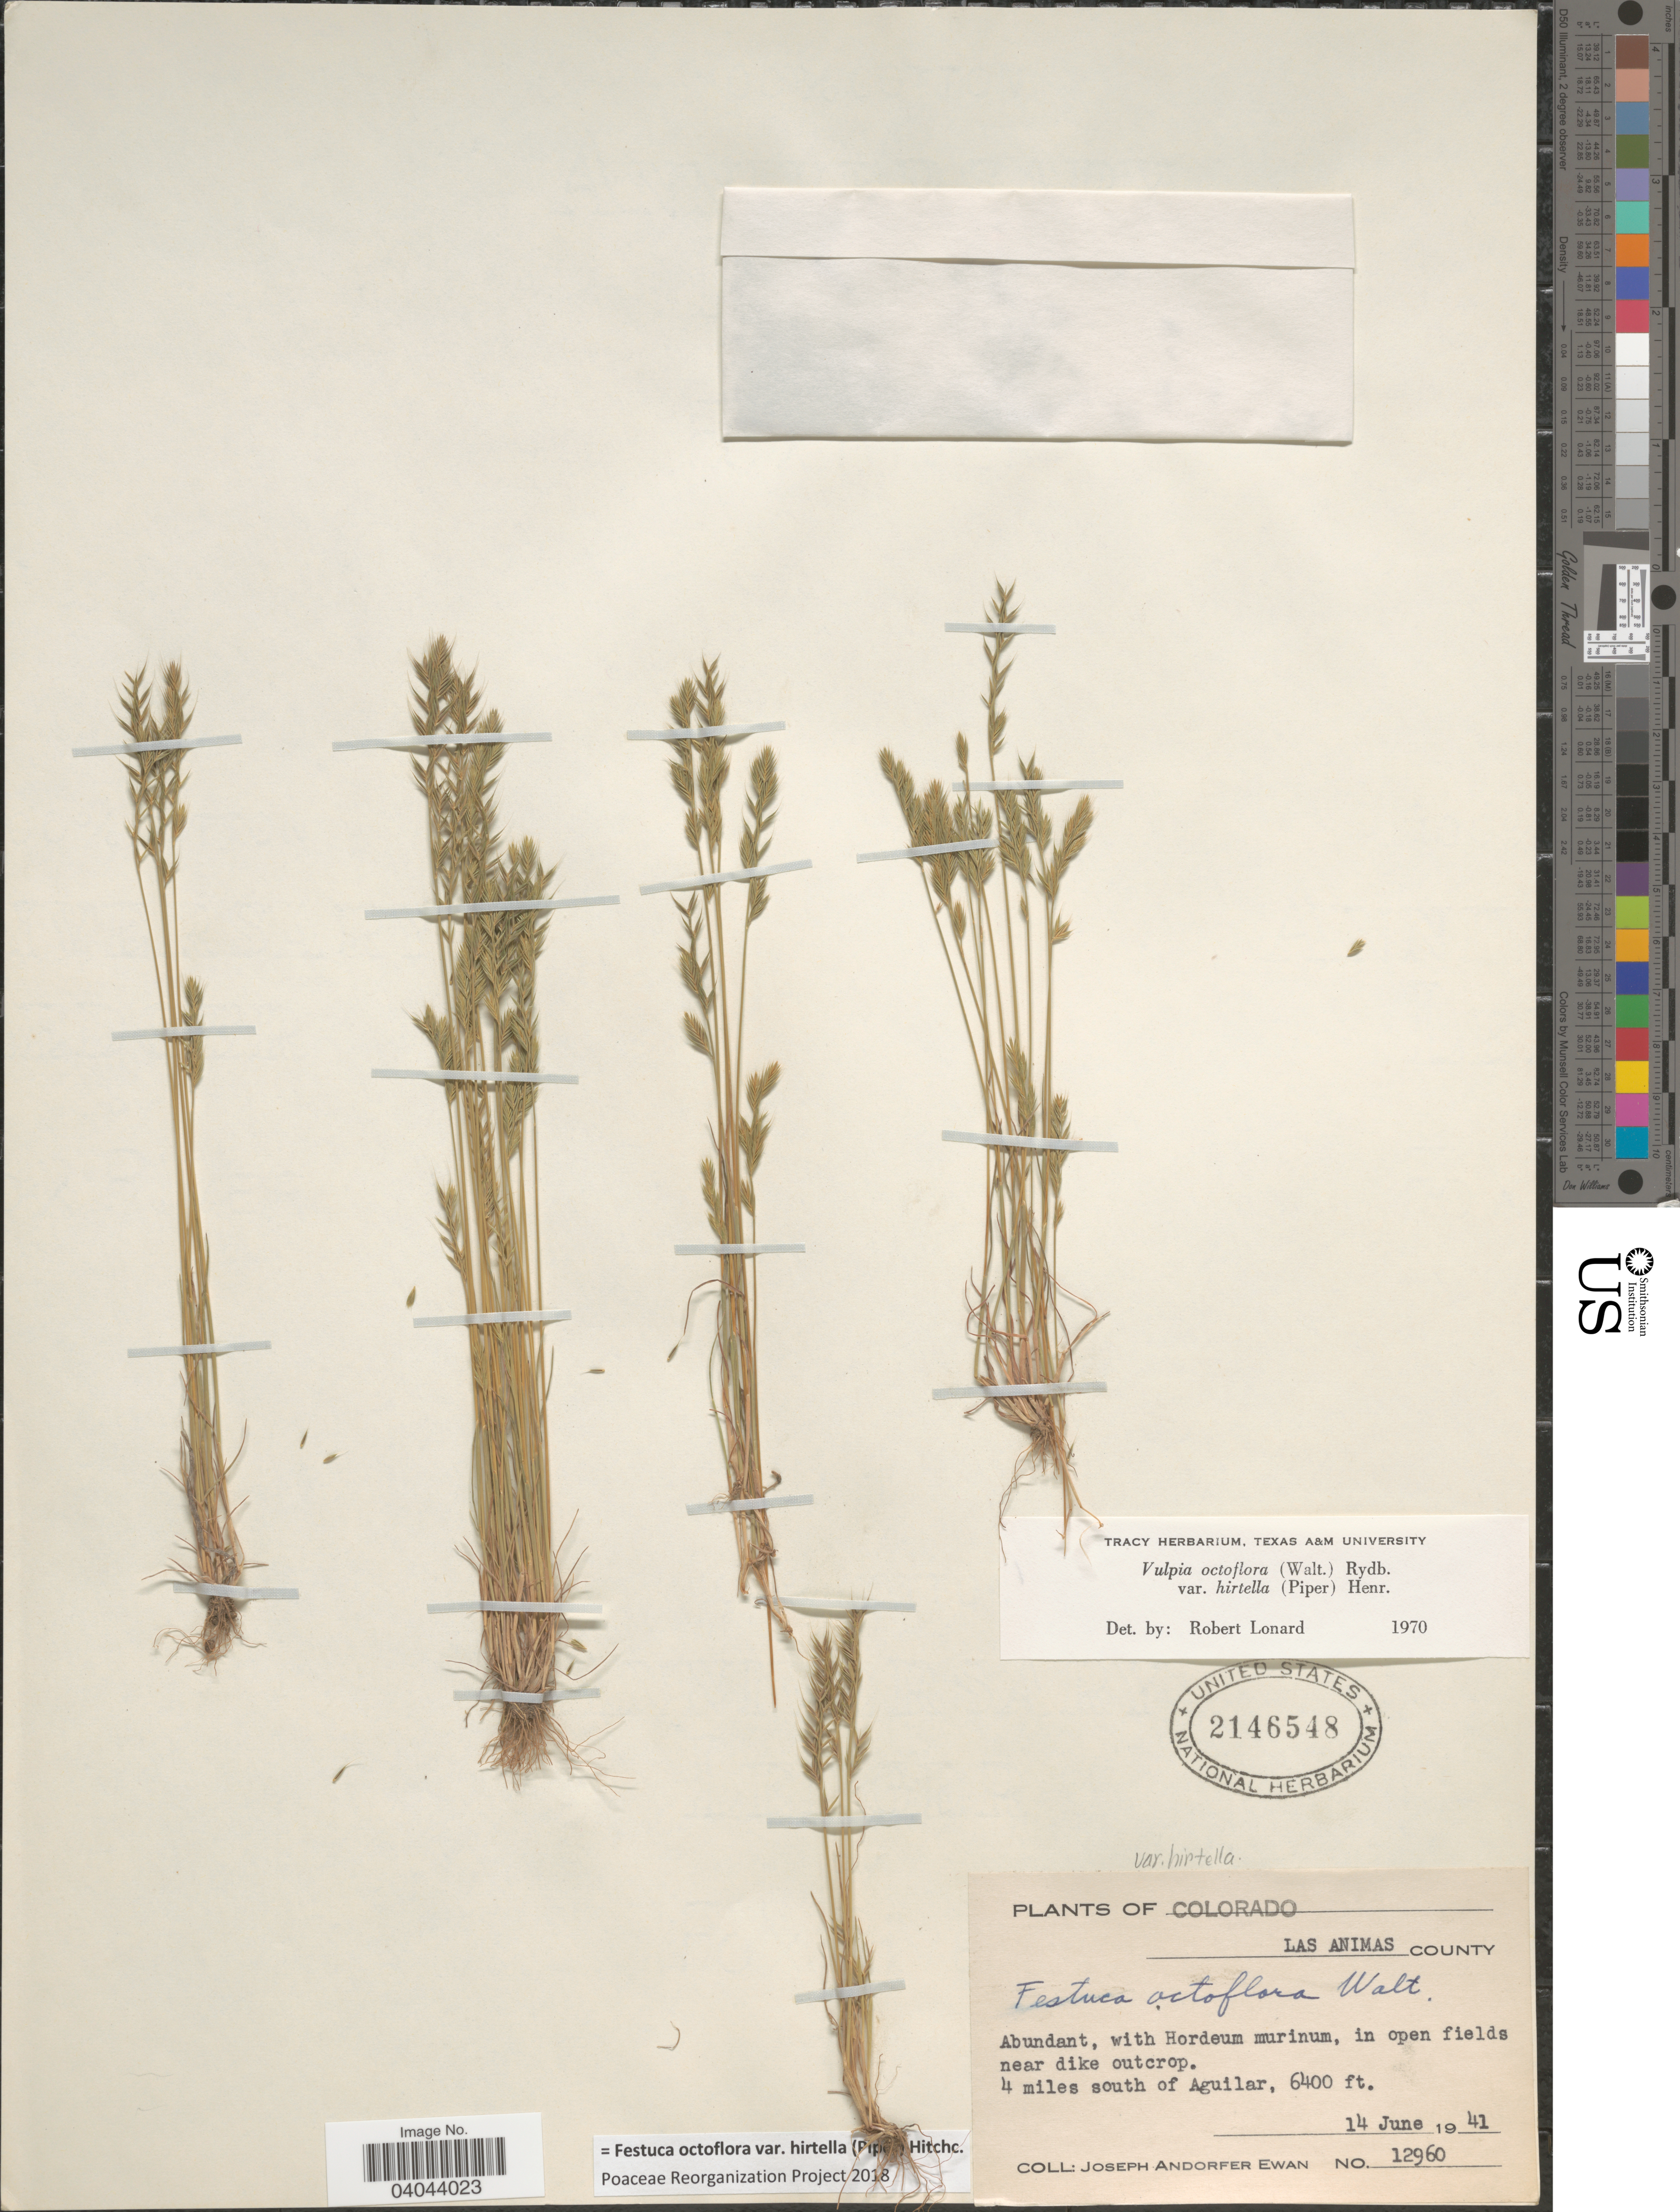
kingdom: Plantae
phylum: Tracheophyta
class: Liliopsida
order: Poales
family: Poaceae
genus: Festuca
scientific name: Festuca octoflora var. hirtella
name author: Piper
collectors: J. A. Ewan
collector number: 12960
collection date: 1941-06-14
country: United States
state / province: Colorado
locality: Las Animas County. 4 miles south of Aguilar.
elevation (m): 1951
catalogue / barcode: US 2146548